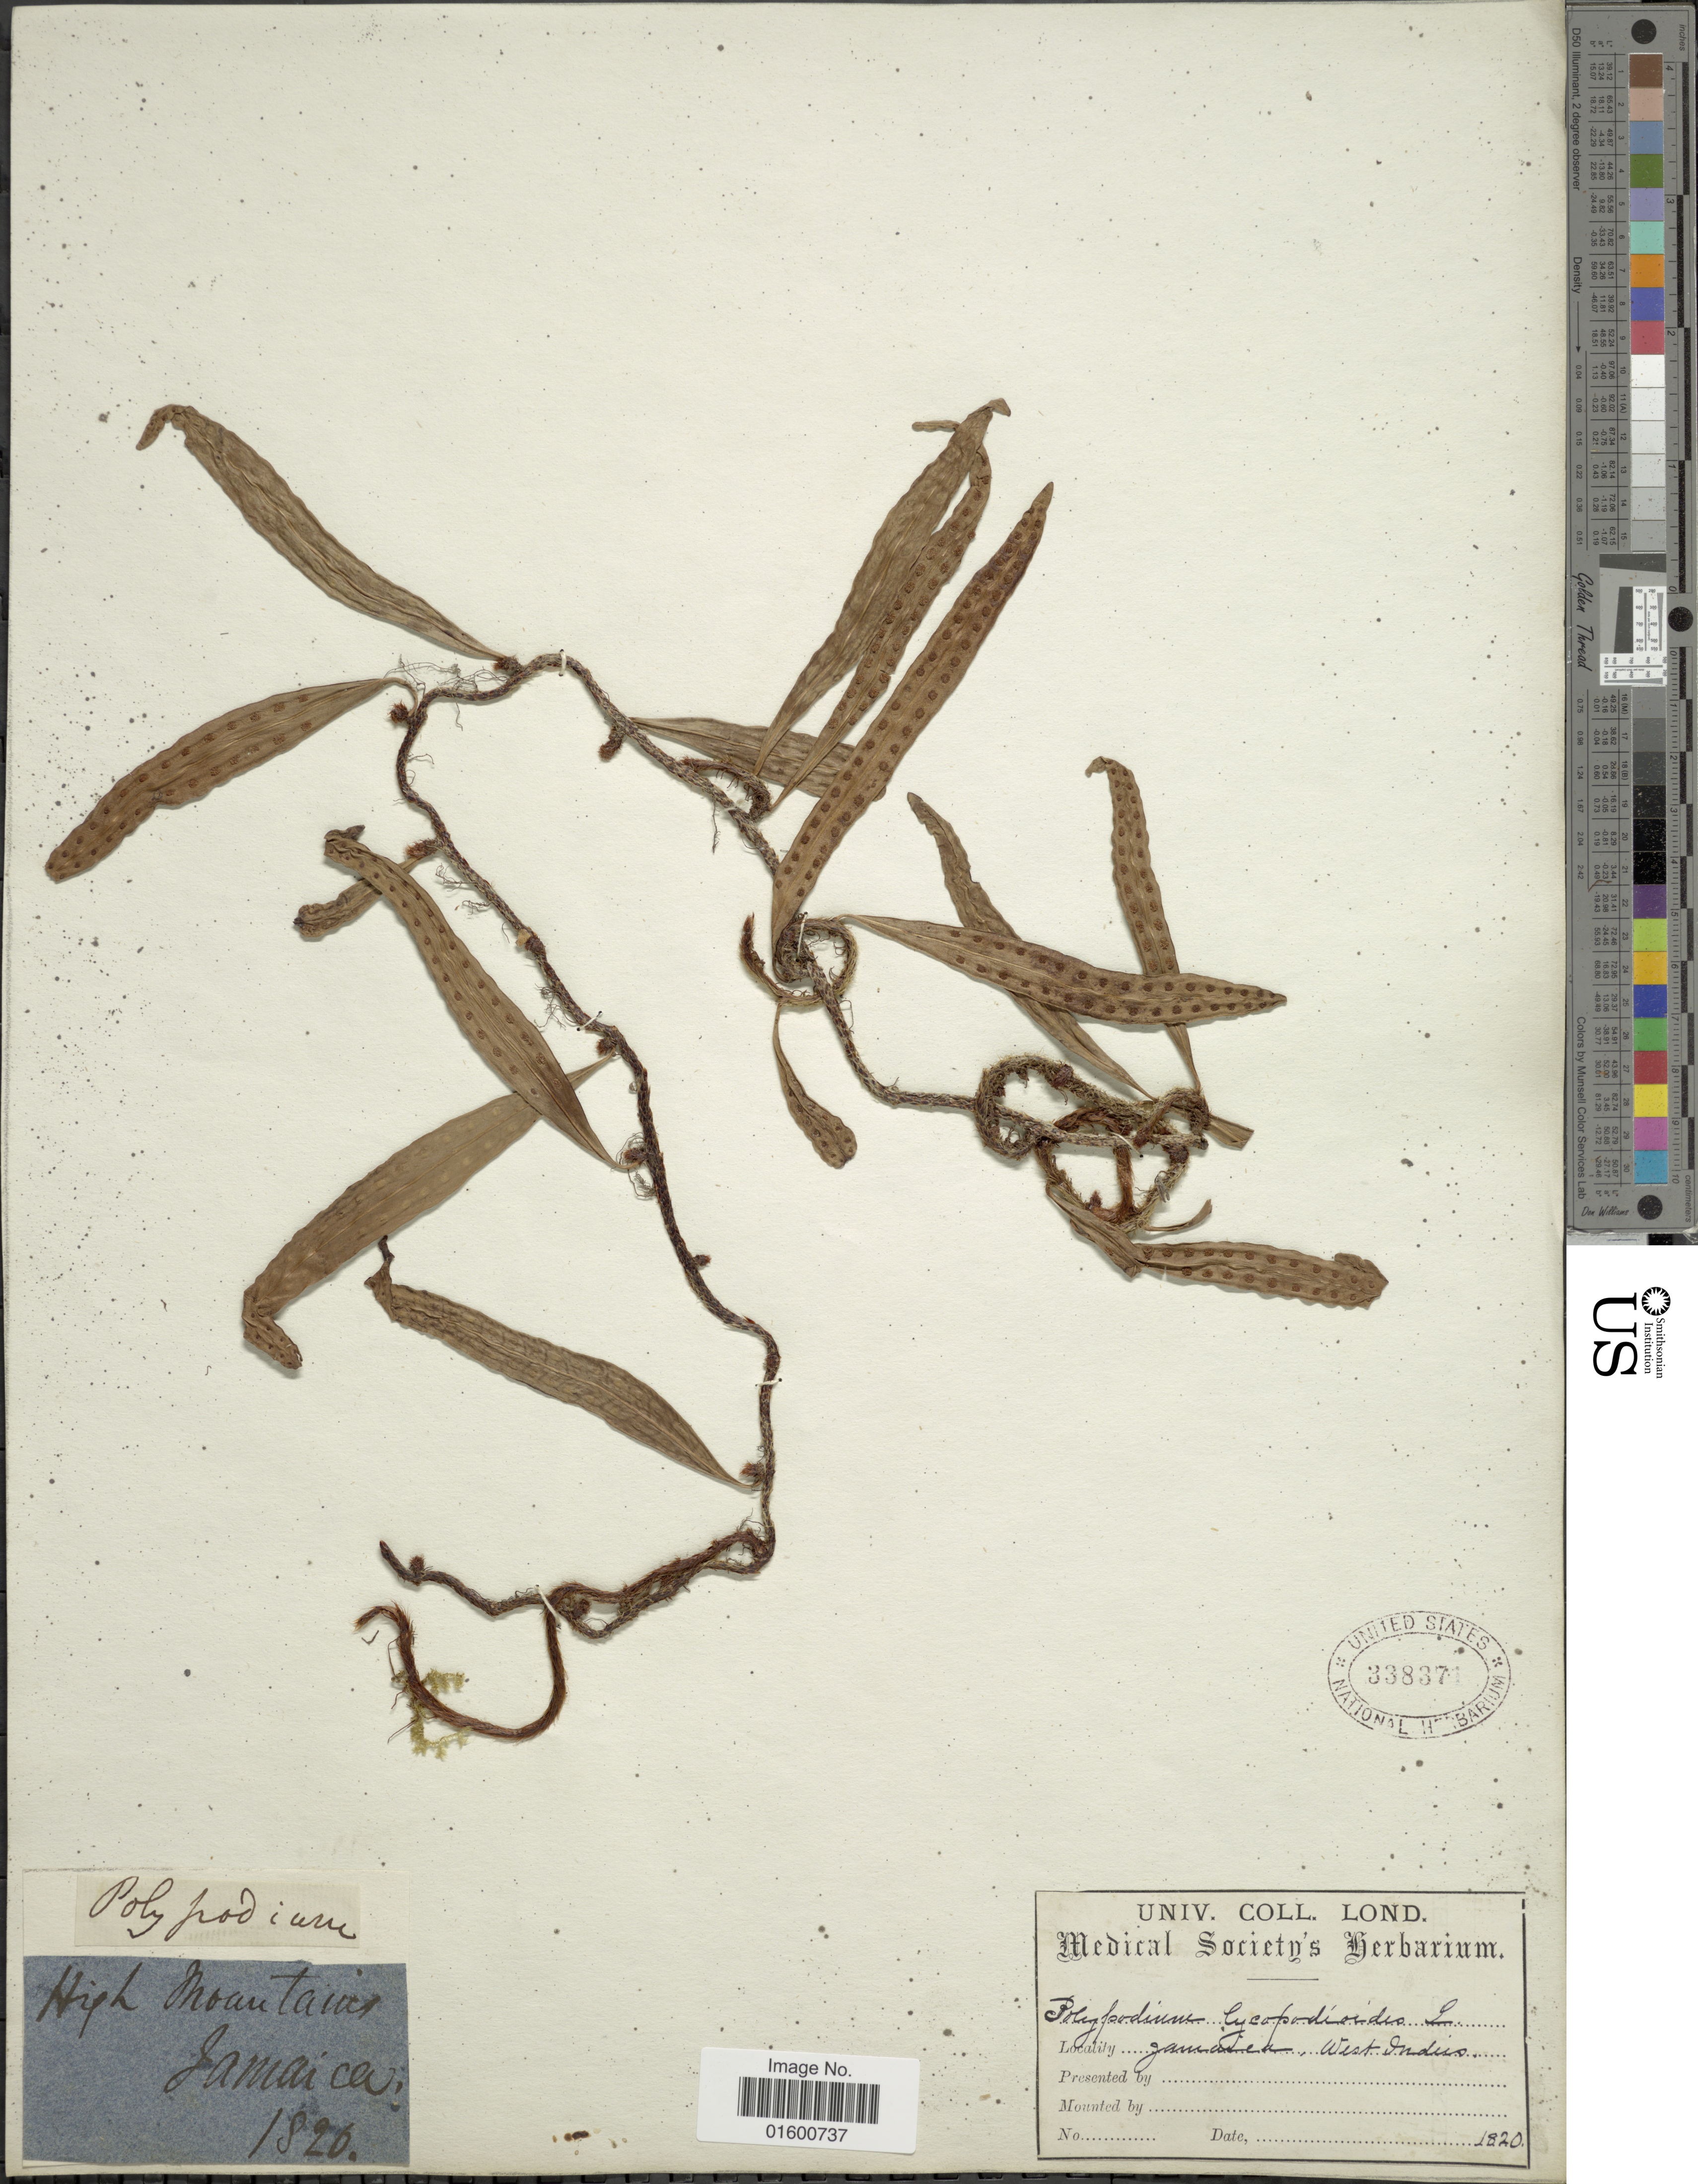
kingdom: Plantae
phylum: Tracheophyta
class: Polypodiopsida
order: Polypodiales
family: Polypodiaceae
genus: Microgramma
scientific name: Microgramma lycopodioides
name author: (L.) Copel.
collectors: ex herb. Univ. Coll. Lond. Medical Society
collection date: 1820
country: Jamaica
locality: High Mountains, West Indies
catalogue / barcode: US 338371